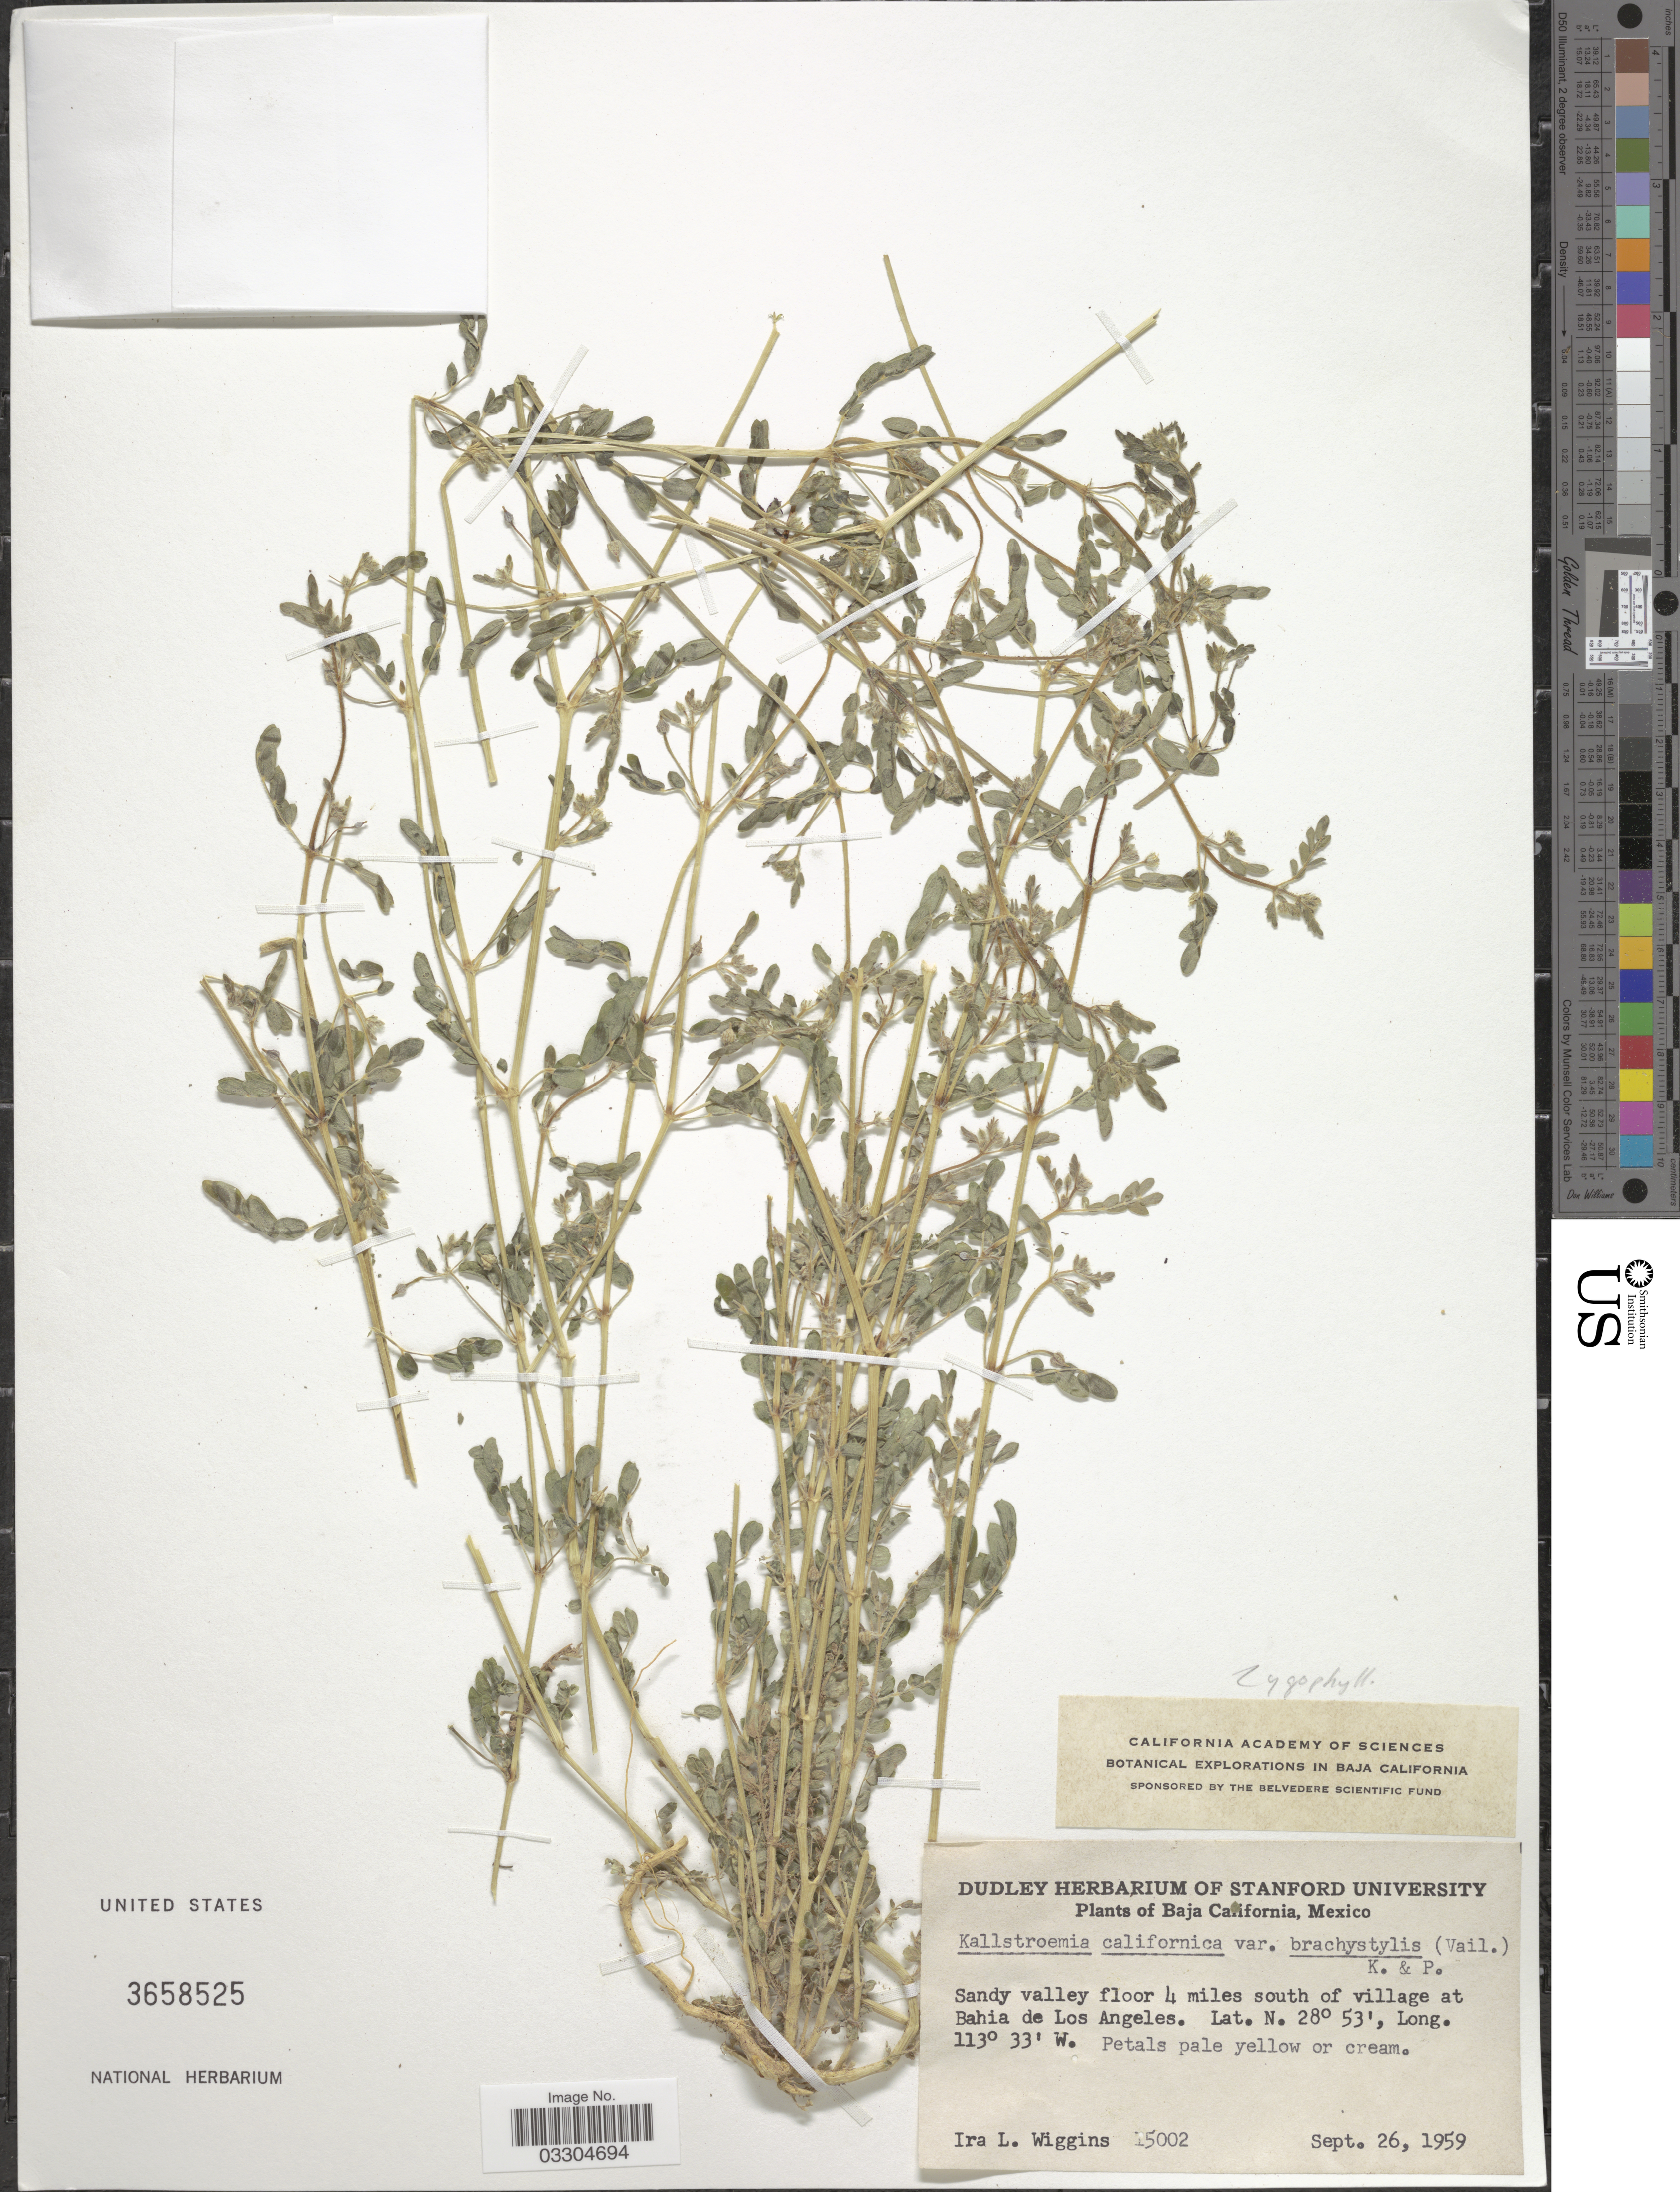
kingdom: Plantae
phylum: Tracheophyta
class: Magnoliopsida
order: Zygophyllales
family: Zygophyllaceae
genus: Kallstroemia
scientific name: Kallstroemia californica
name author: (S. Watson) Vail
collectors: I. L. Wiggins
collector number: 15002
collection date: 1959-09-26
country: Mexico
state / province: Baja California Norte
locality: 4 miles south of village at Bahia de Los Angeles.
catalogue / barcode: US 3658525